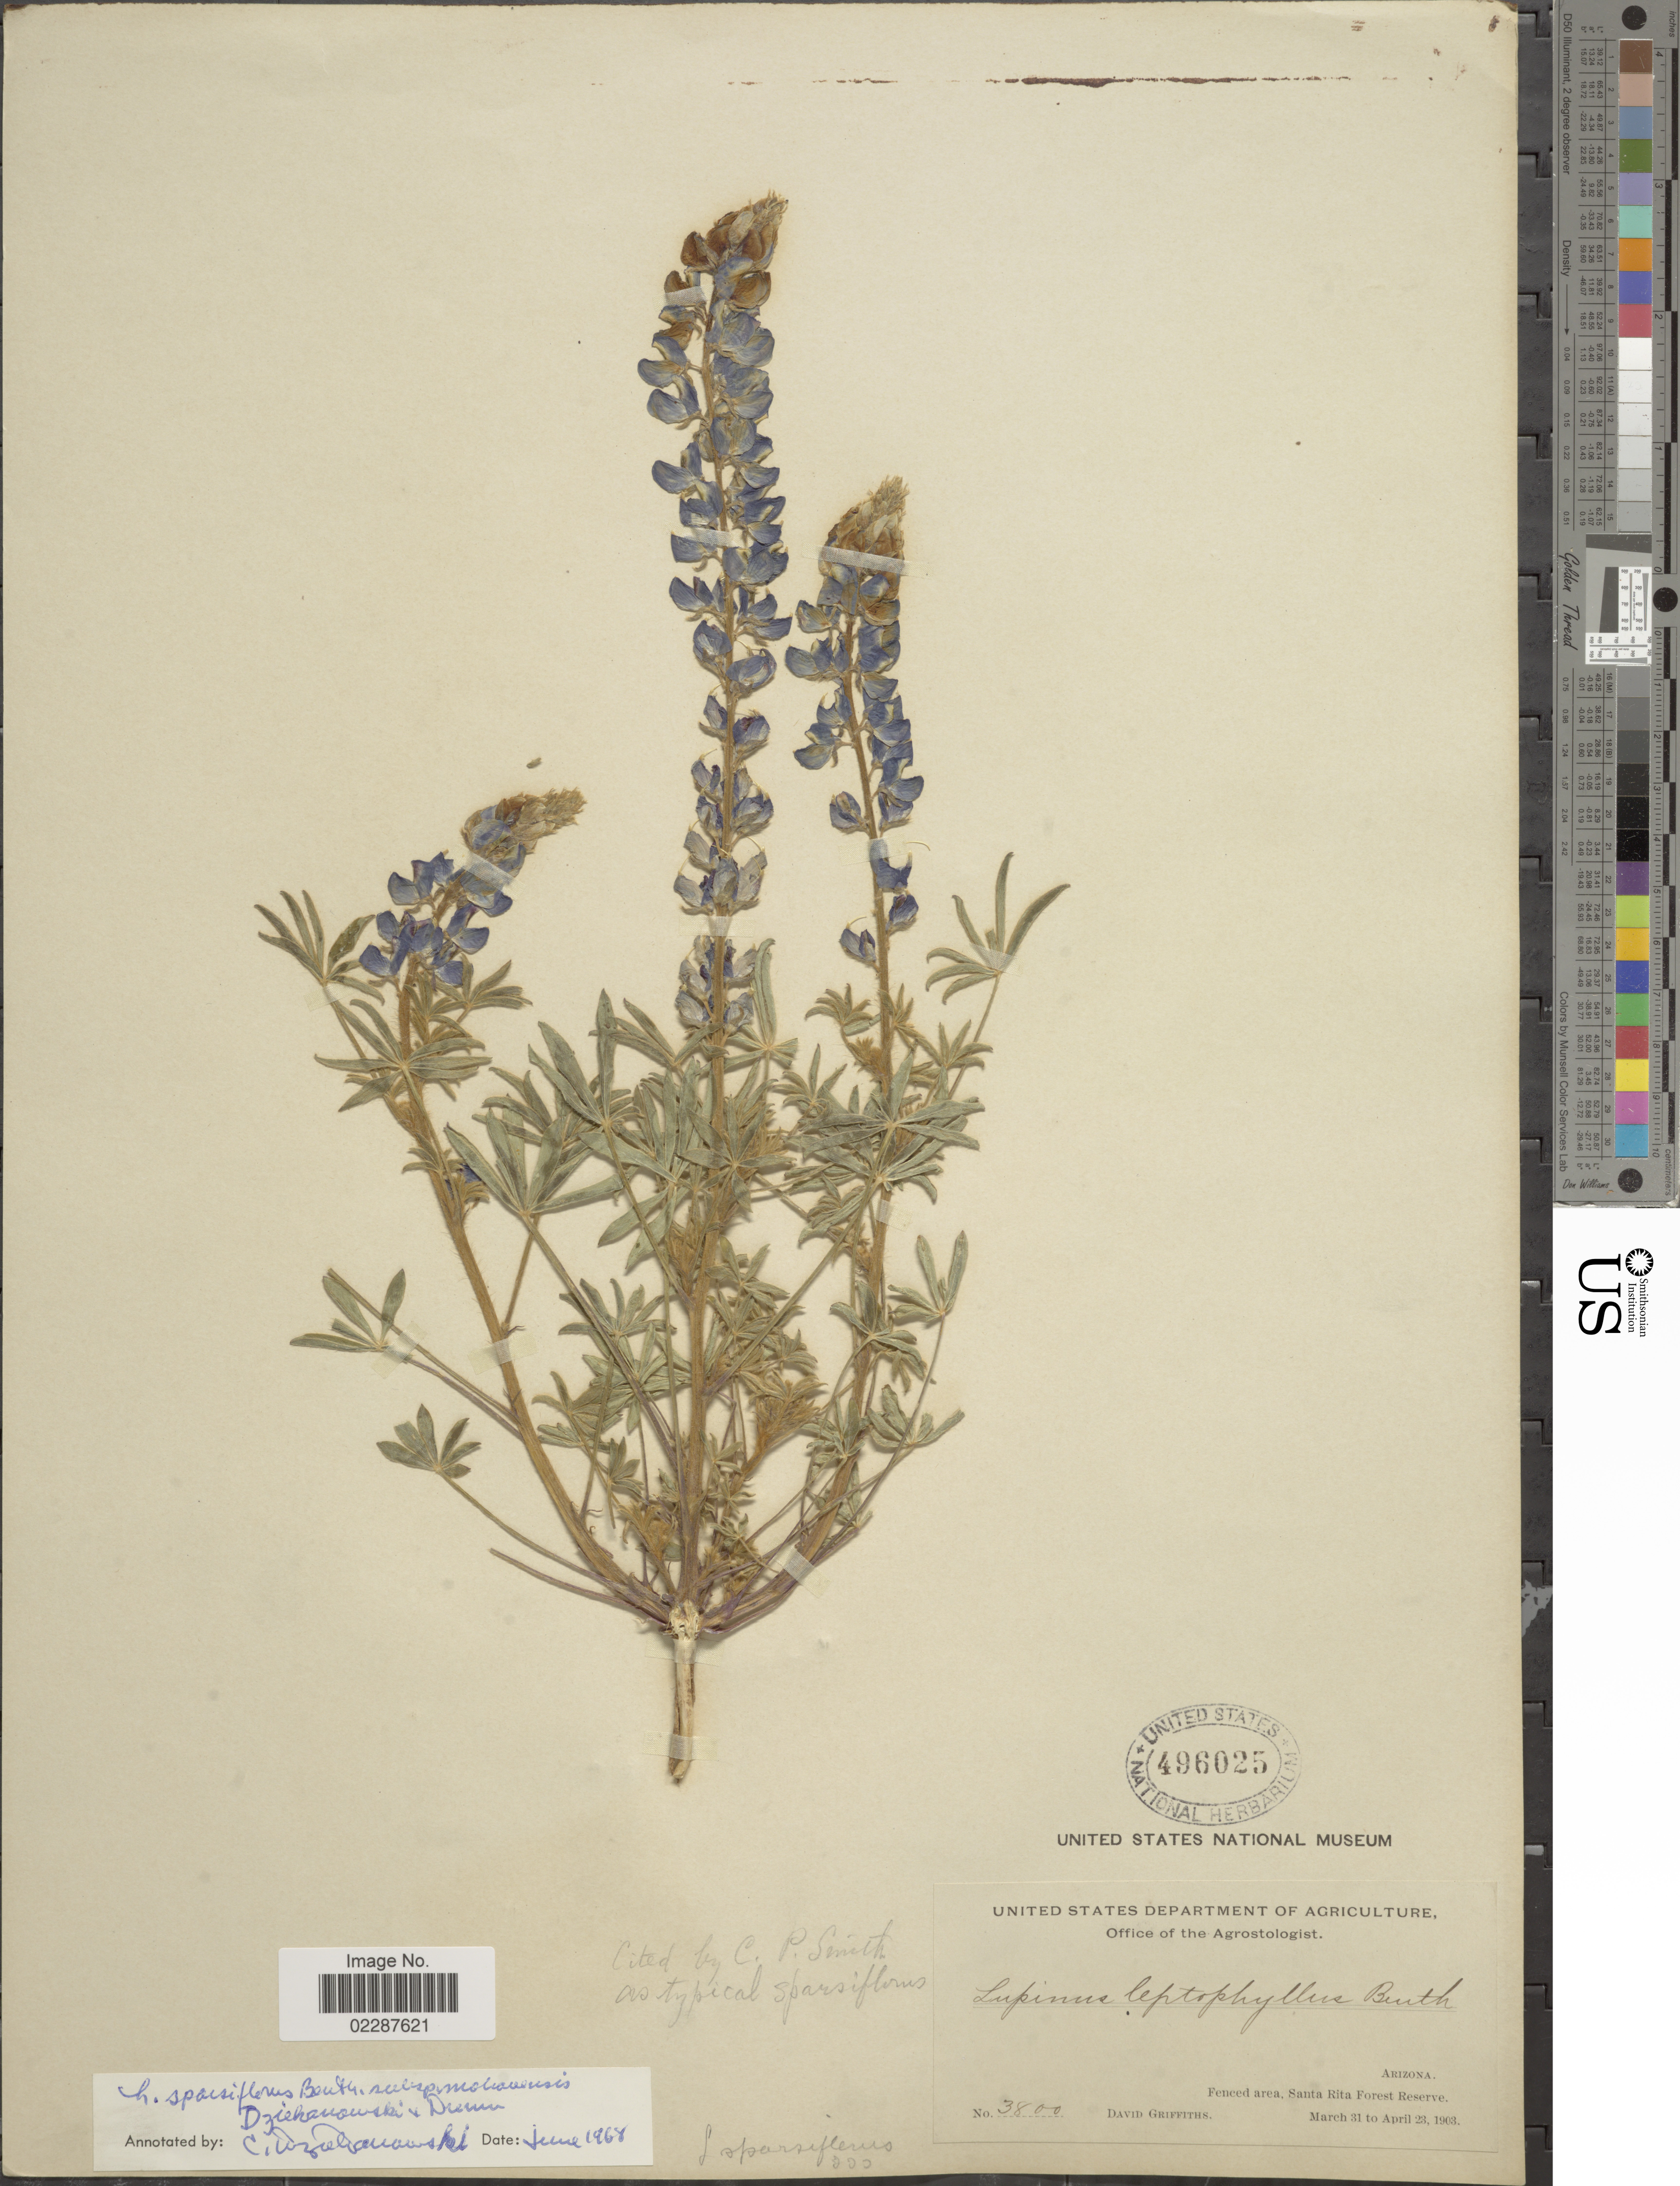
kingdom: Plantae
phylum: Tracheophyta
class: Magnoliopsida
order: Fabales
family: Fabaceae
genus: Lupinus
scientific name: Lupinus sparsiflorus subsp. mohavensis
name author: Dziekanowski & D.B. Dunn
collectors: D. Griffiths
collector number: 3800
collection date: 1903-03-31/1903-04-23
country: United States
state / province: Arizona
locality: Fenced area, Santa Rita Forest Reserve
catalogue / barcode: US 496025